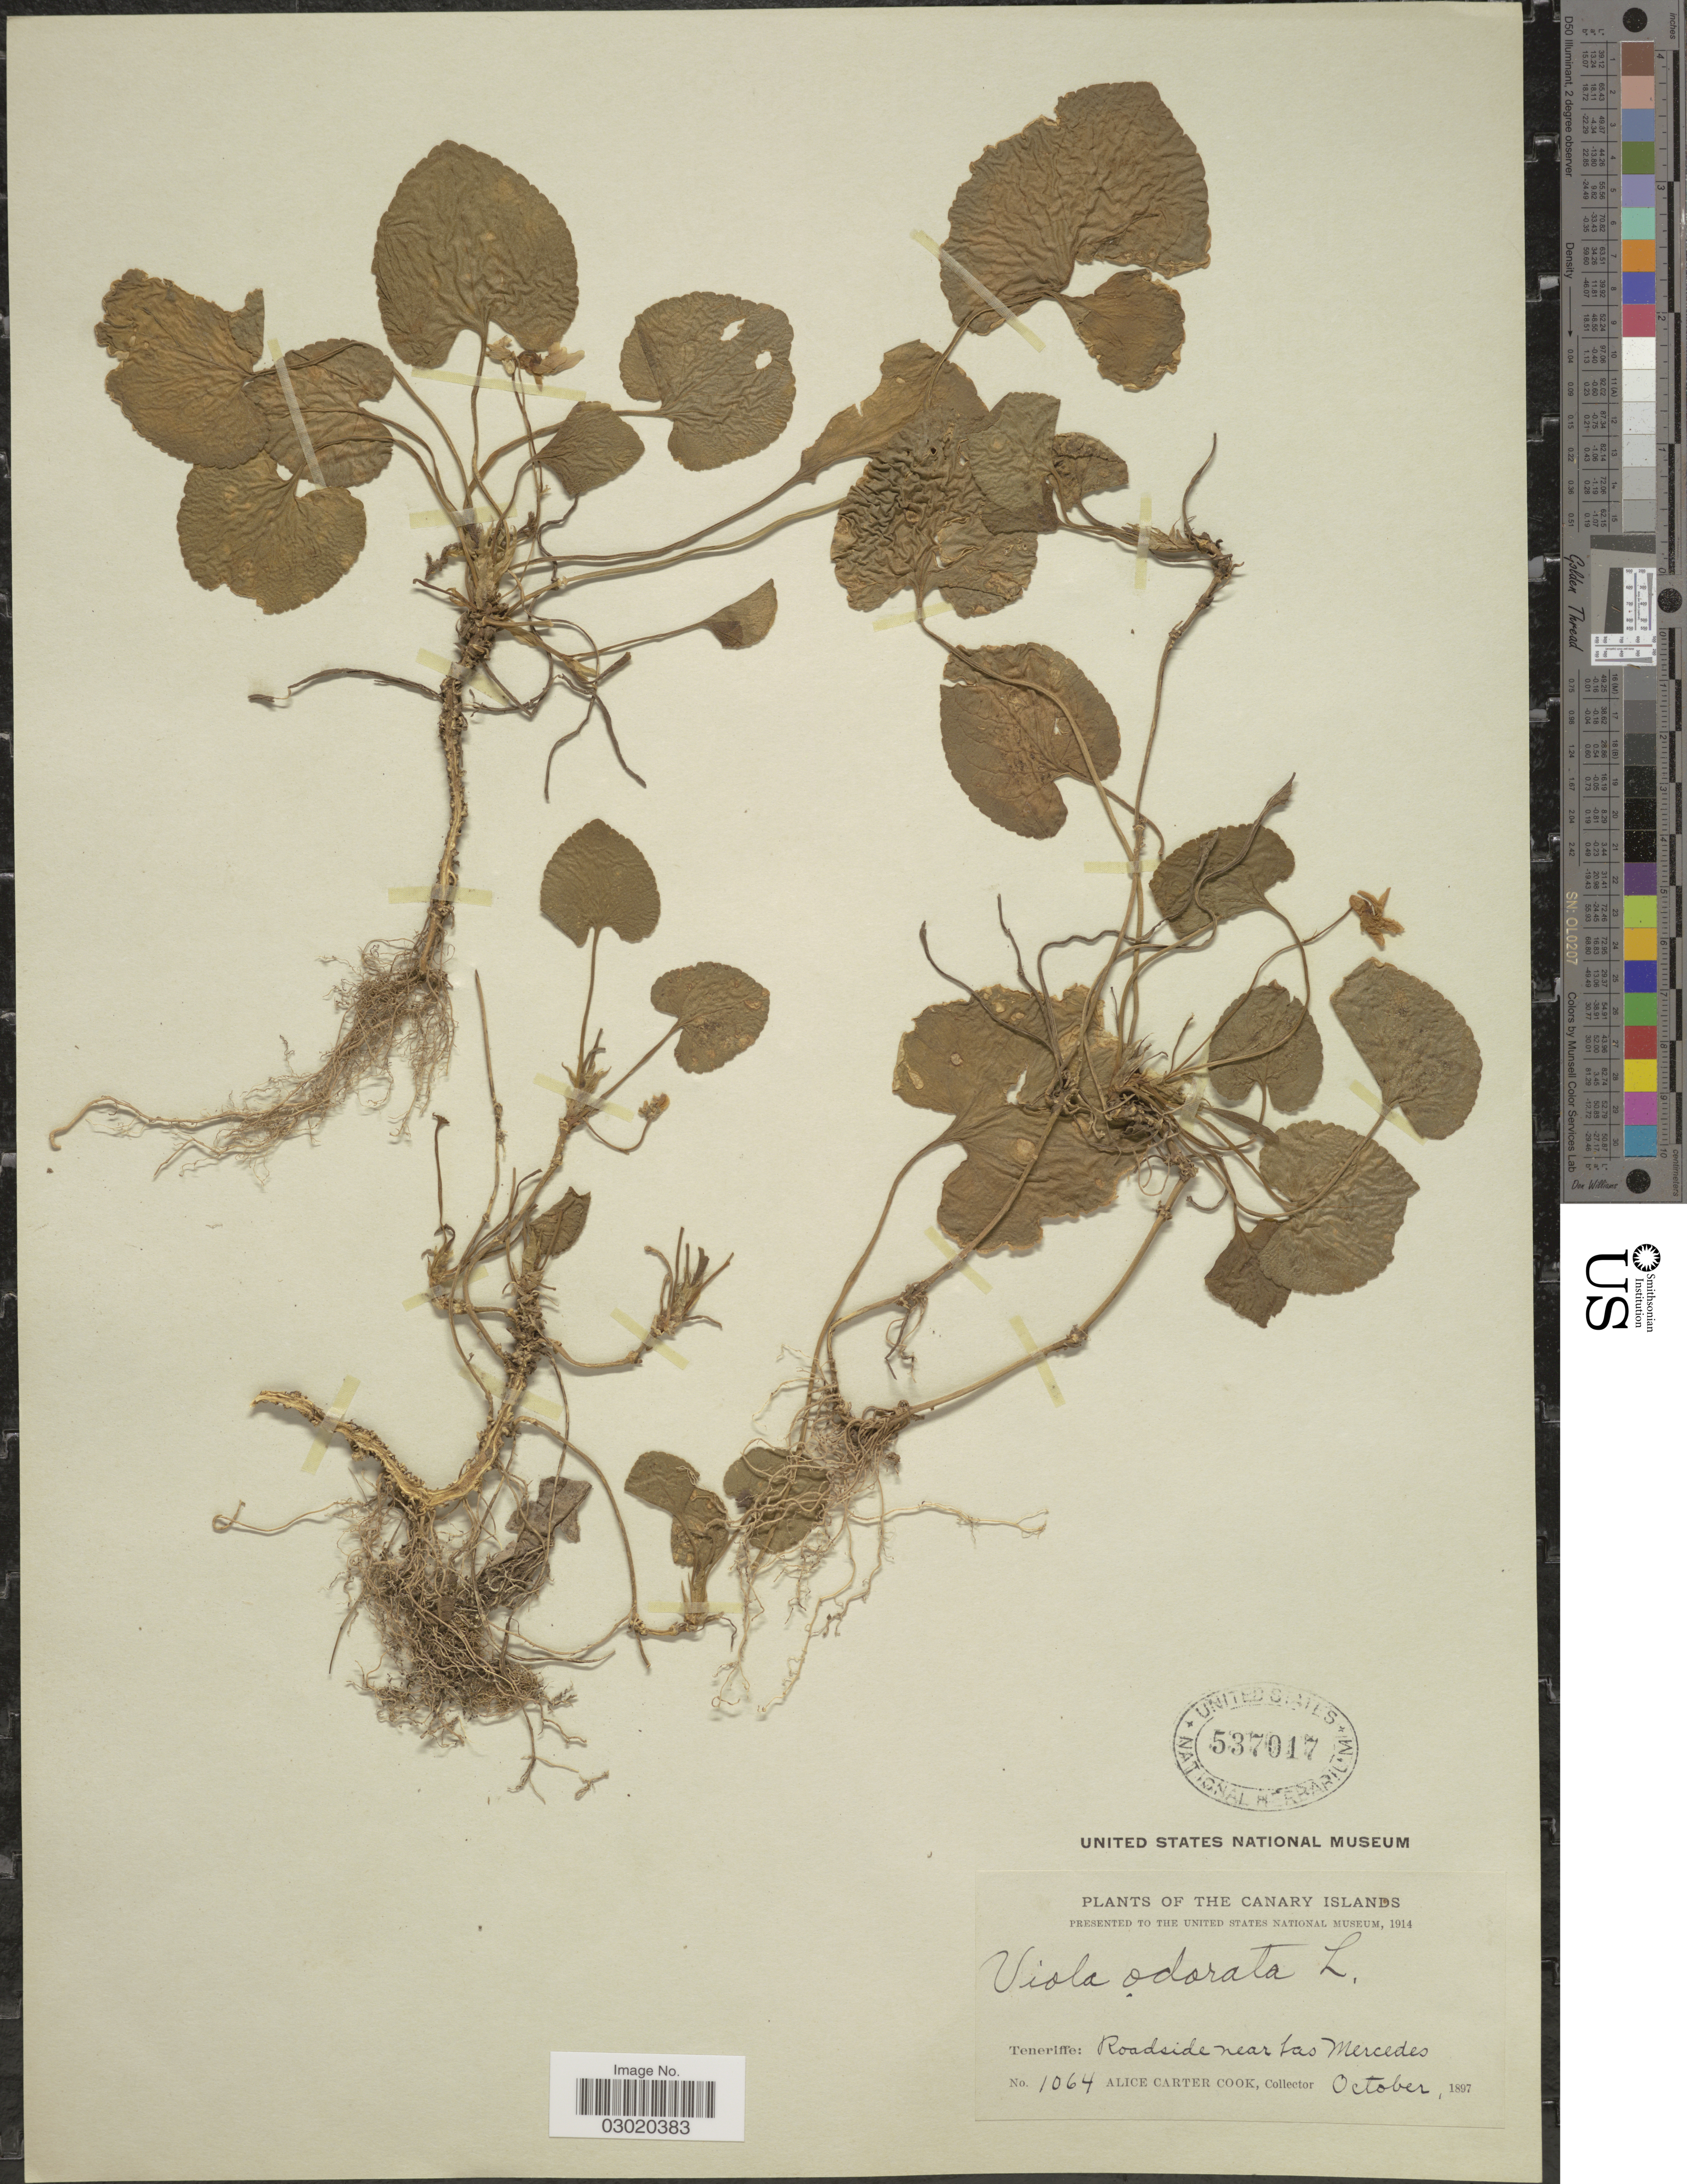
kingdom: Plantae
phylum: Tracheophyta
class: Magnoliopsida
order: Malpighiales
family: Violaceae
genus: Viola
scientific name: Viola odorata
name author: L.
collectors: Alice C. Cook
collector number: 1064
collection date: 1897-10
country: Spain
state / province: Canarias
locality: The Canary Islands. Teneriffe: Roadside near Las Mercedes.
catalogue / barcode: US 537017